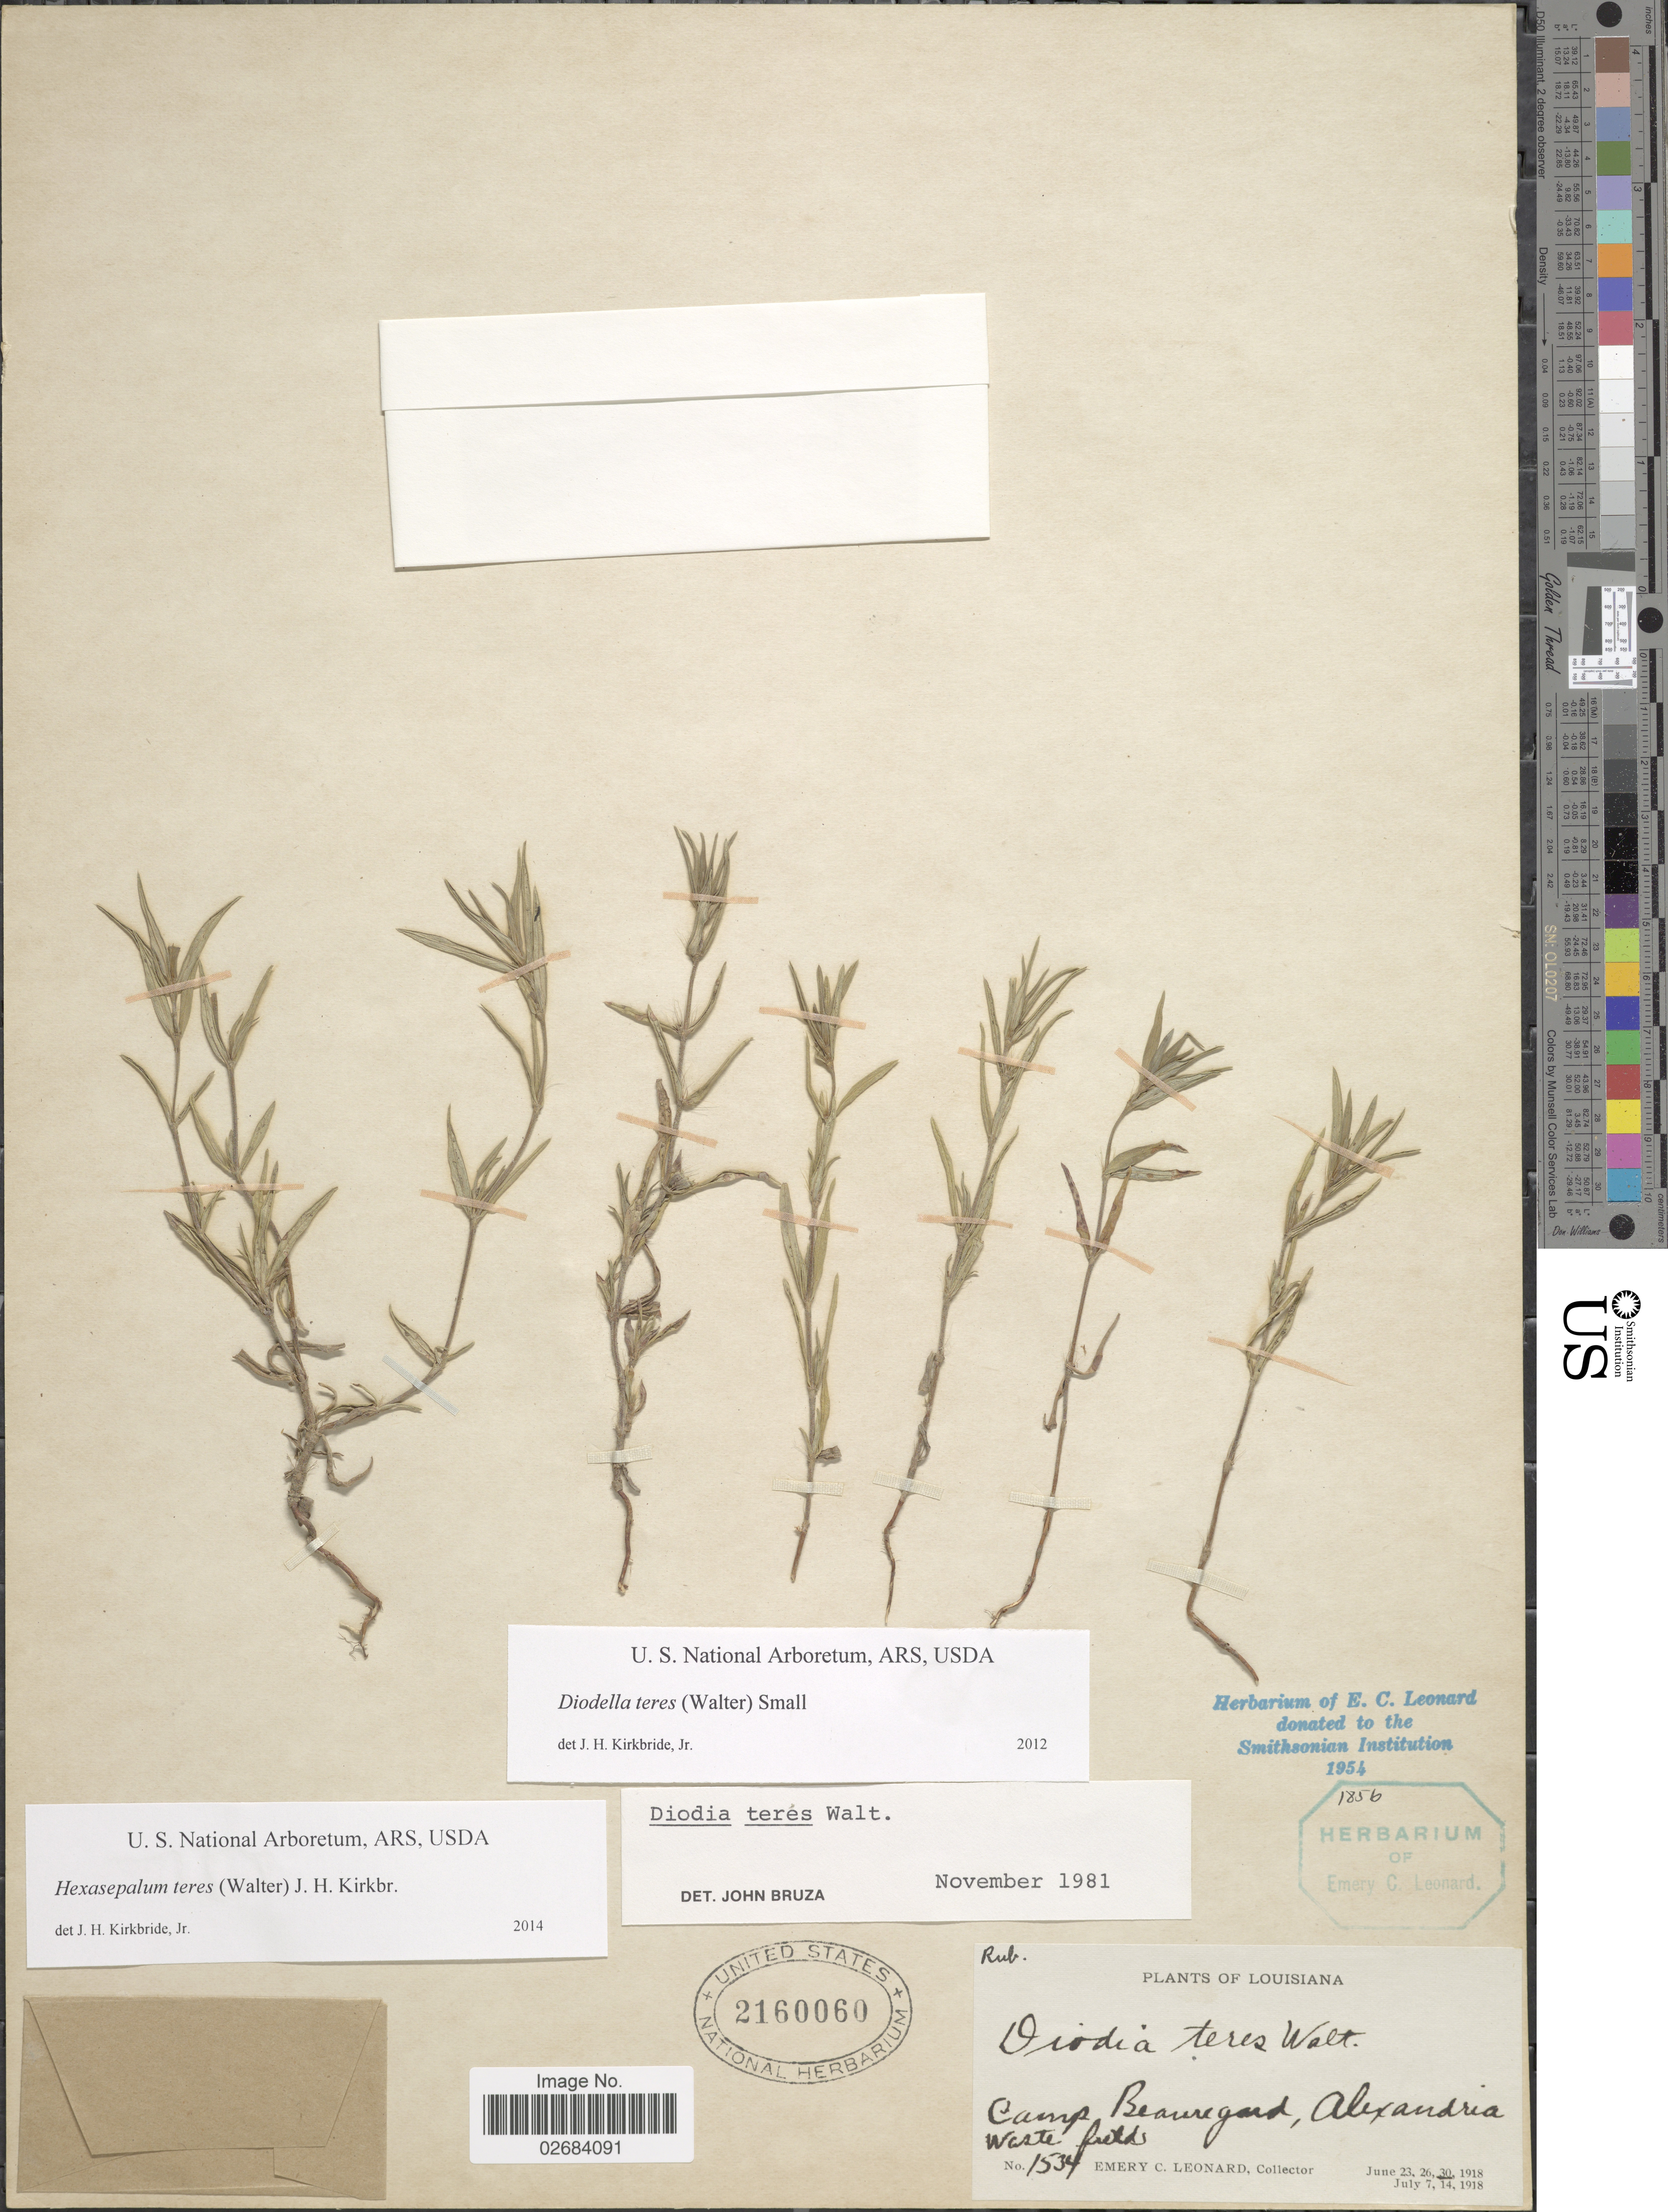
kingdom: Plantae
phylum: Tracheophyta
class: Magnoliopsida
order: Gentianales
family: Rubiaceae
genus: Diodia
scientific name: Diodia teres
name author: Walter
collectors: E. C. Leonard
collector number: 1534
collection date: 1918-06-30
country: United States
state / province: Louisiana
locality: Camp Beauregard Alexandria, waste fields.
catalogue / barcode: US 2160060